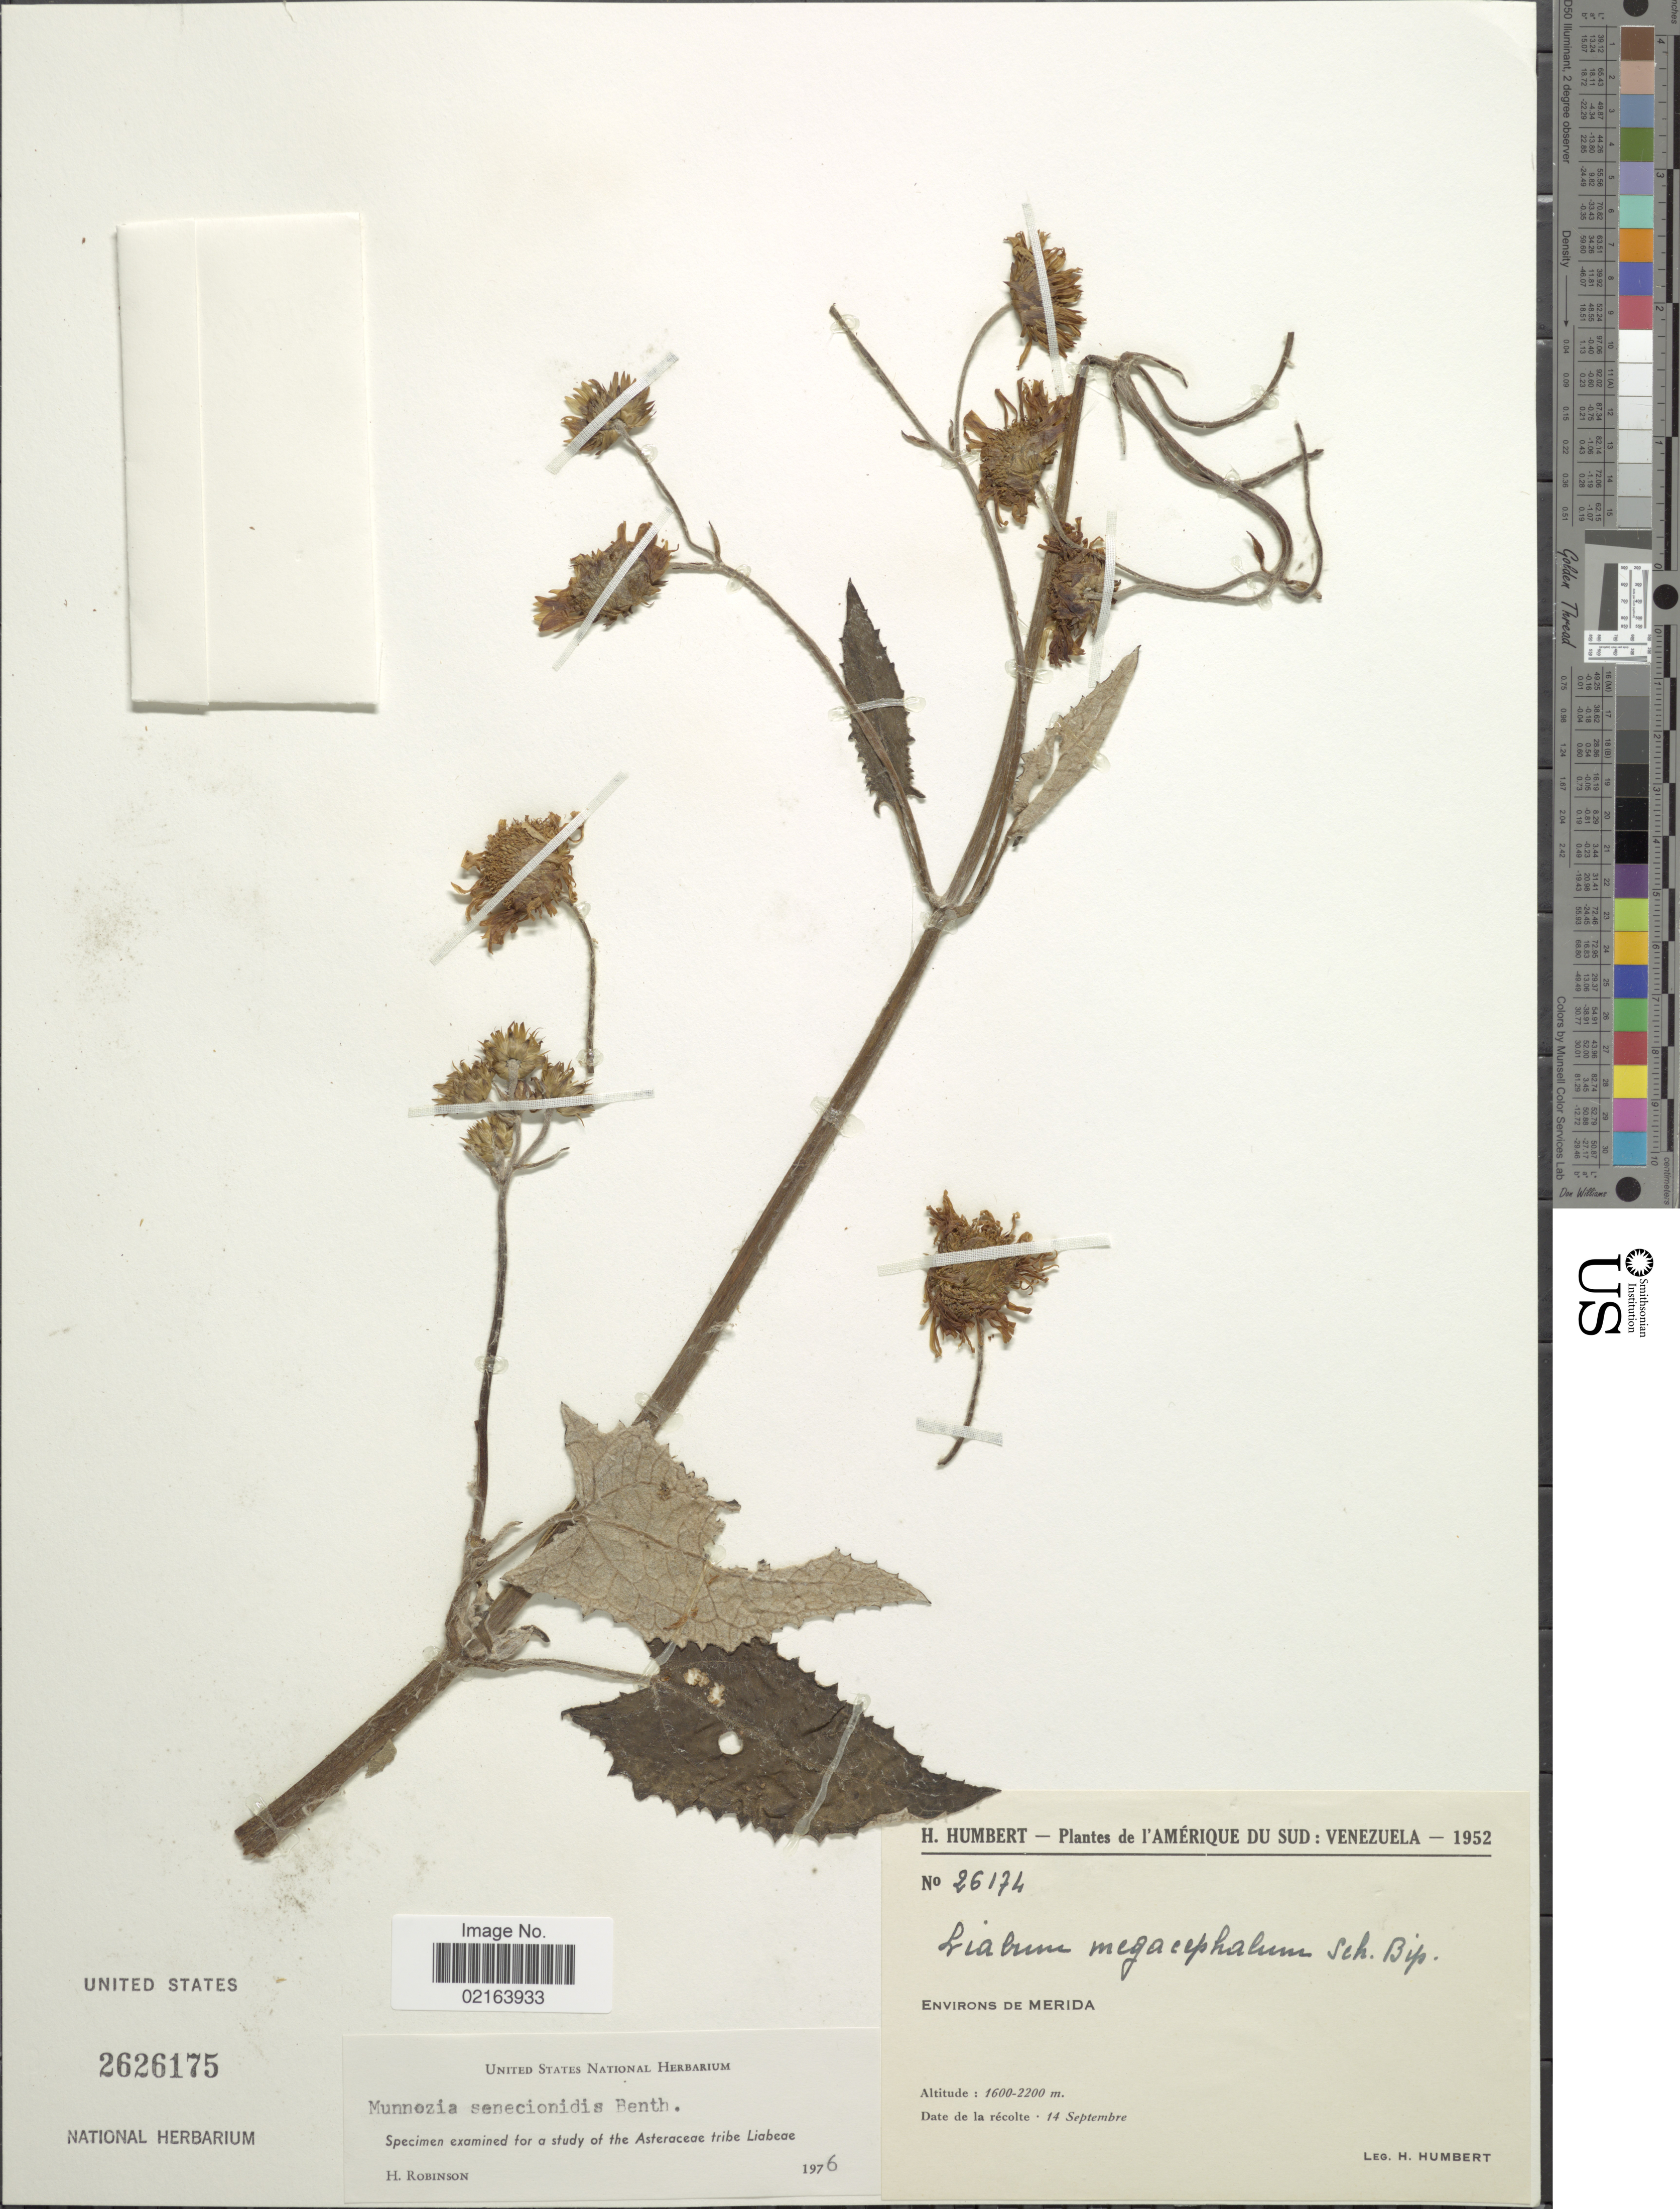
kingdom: Plantae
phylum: Tracheophyta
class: Magnoliopsida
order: Asterales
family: Asteraceae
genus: Munnozia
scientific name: Munnozia senecionidis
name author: Benth.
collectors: H. Humbert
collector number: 26174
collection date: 1952-09-14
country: Venezuela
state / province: Mérida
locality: Environs de Merida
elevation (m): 1600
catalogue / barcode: US 2626175